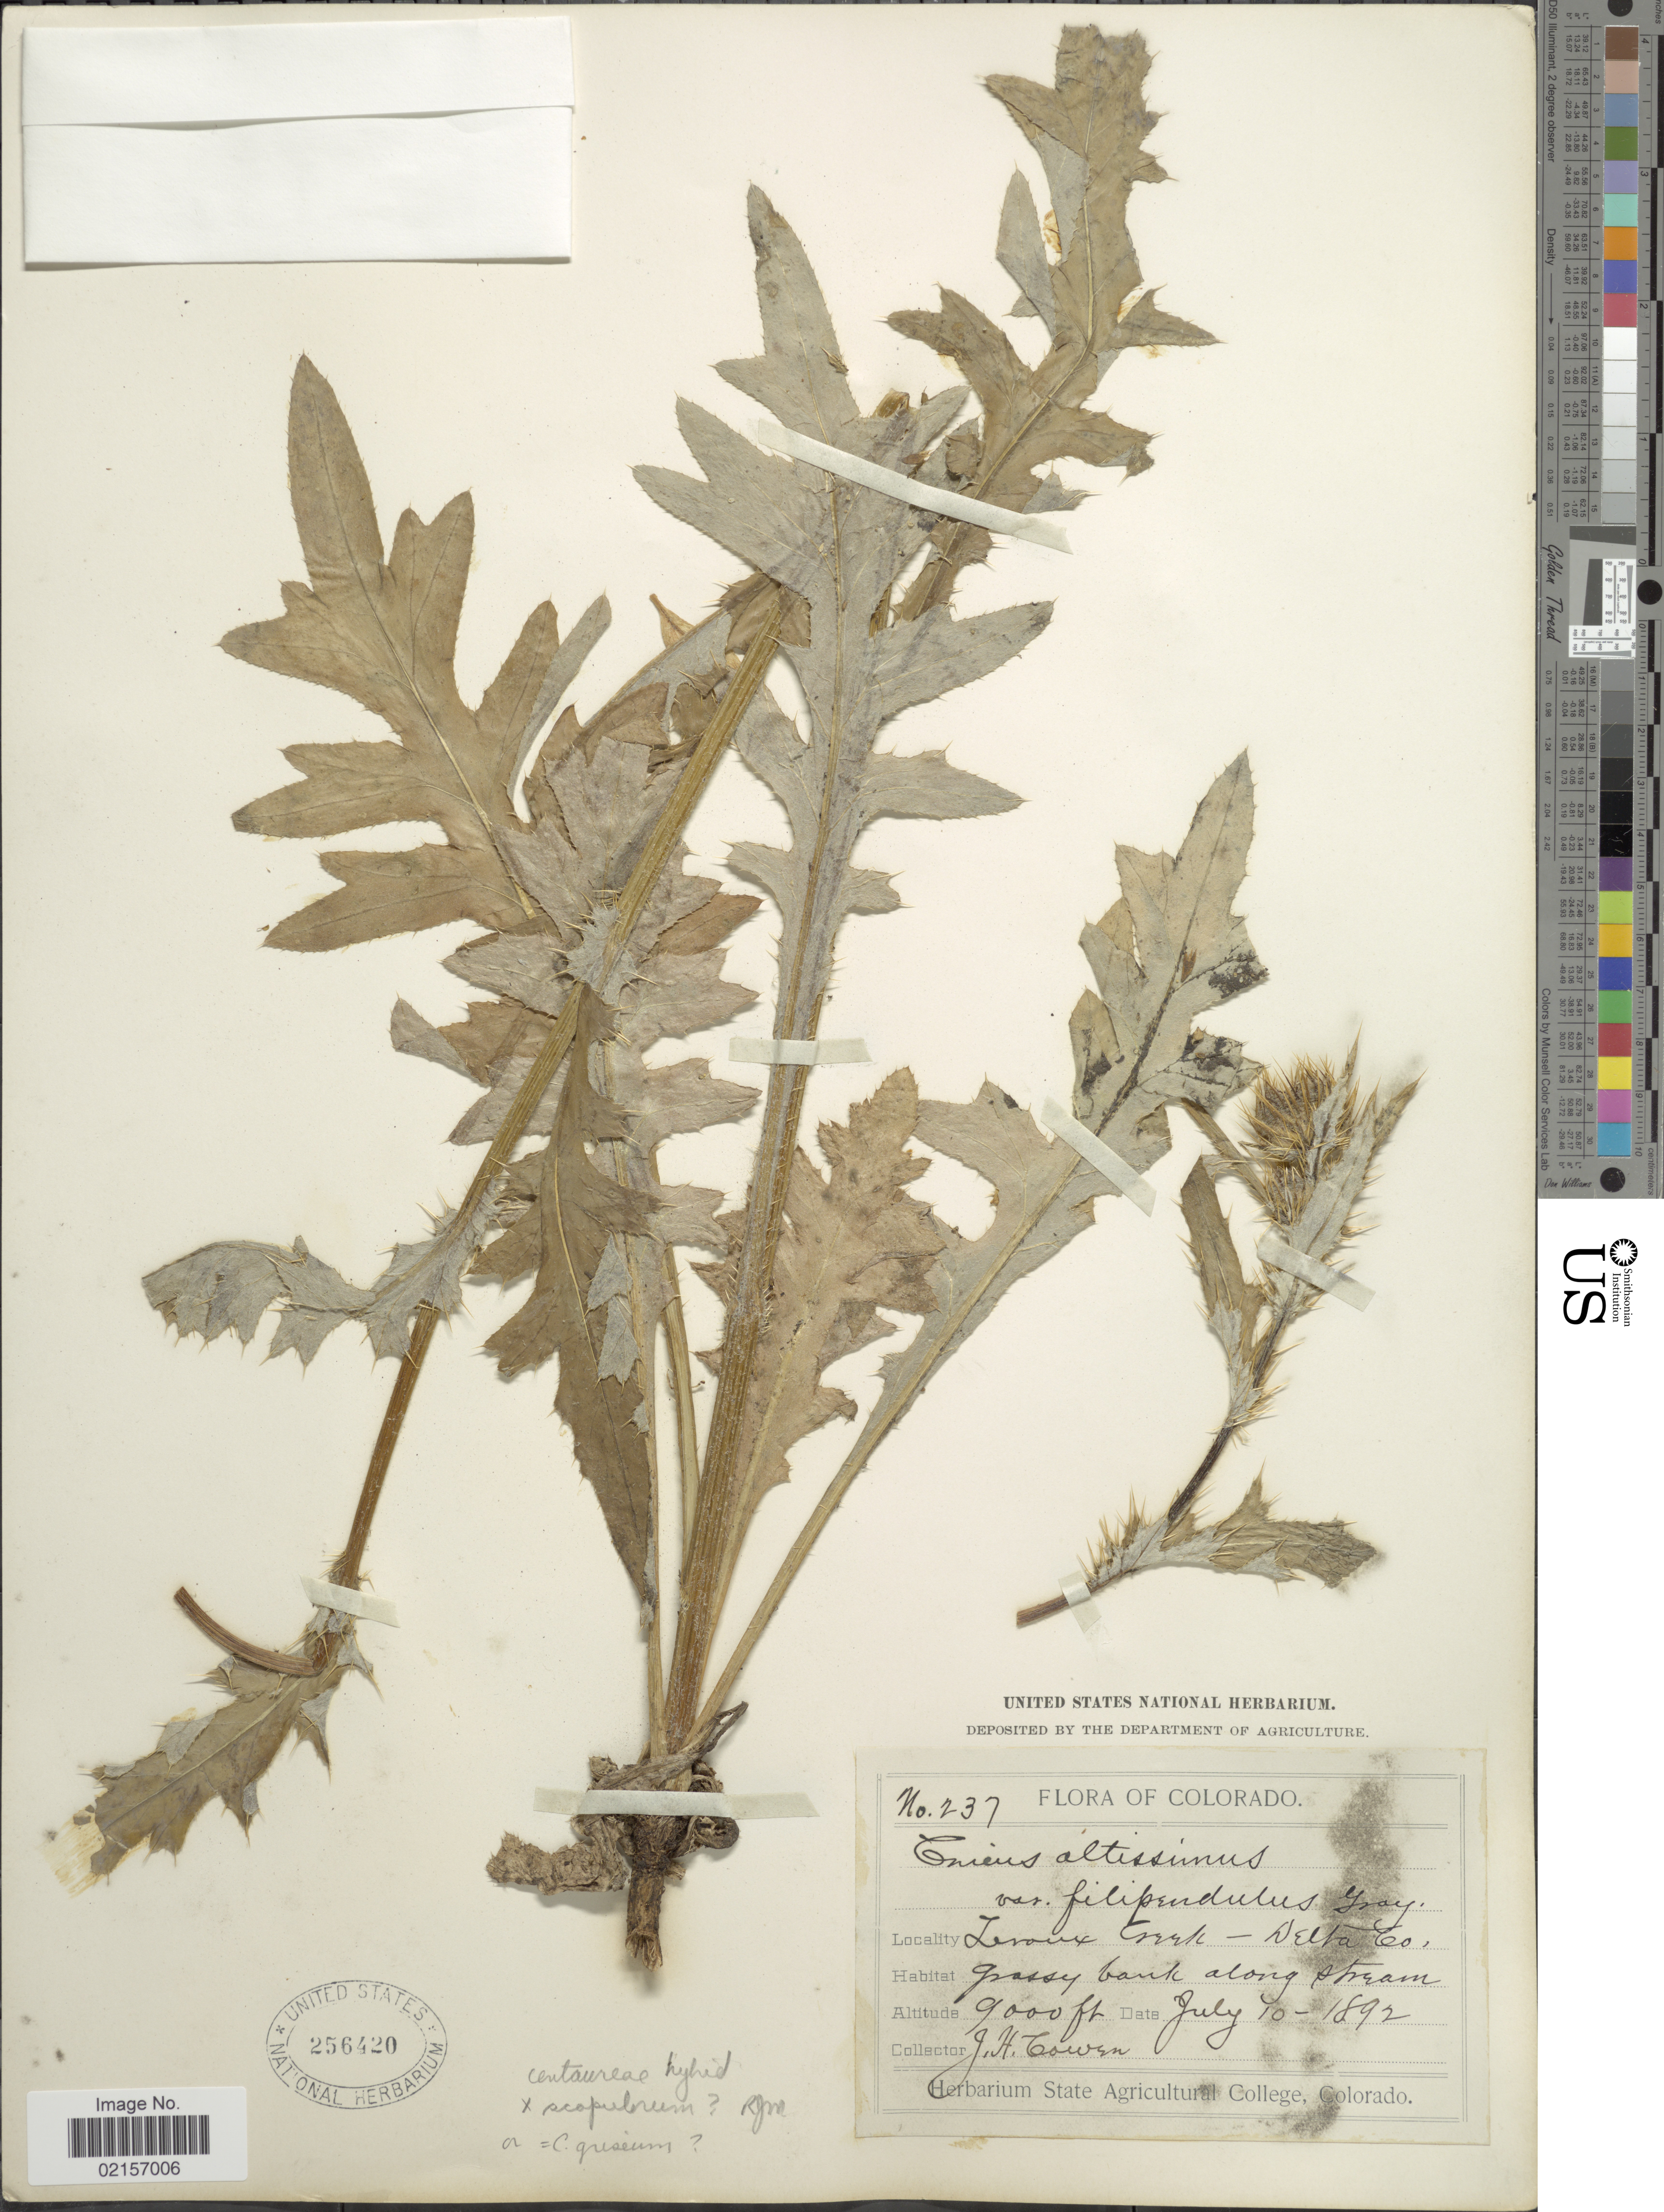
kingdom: Plantae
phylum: Tracheophyta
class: Magnoliopsida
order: Asterales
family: Asteraceae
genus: Cirsium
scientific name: Cirsium scariosum var. americanum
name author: (A. Gray) D.J. Keil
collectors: J. H. Cowen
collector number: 237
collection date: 1892-07-10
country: United States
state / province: Colorado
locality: Leroux Creek, Delta Co., grassy bank along stream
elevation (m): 2743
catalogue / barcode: US 256420